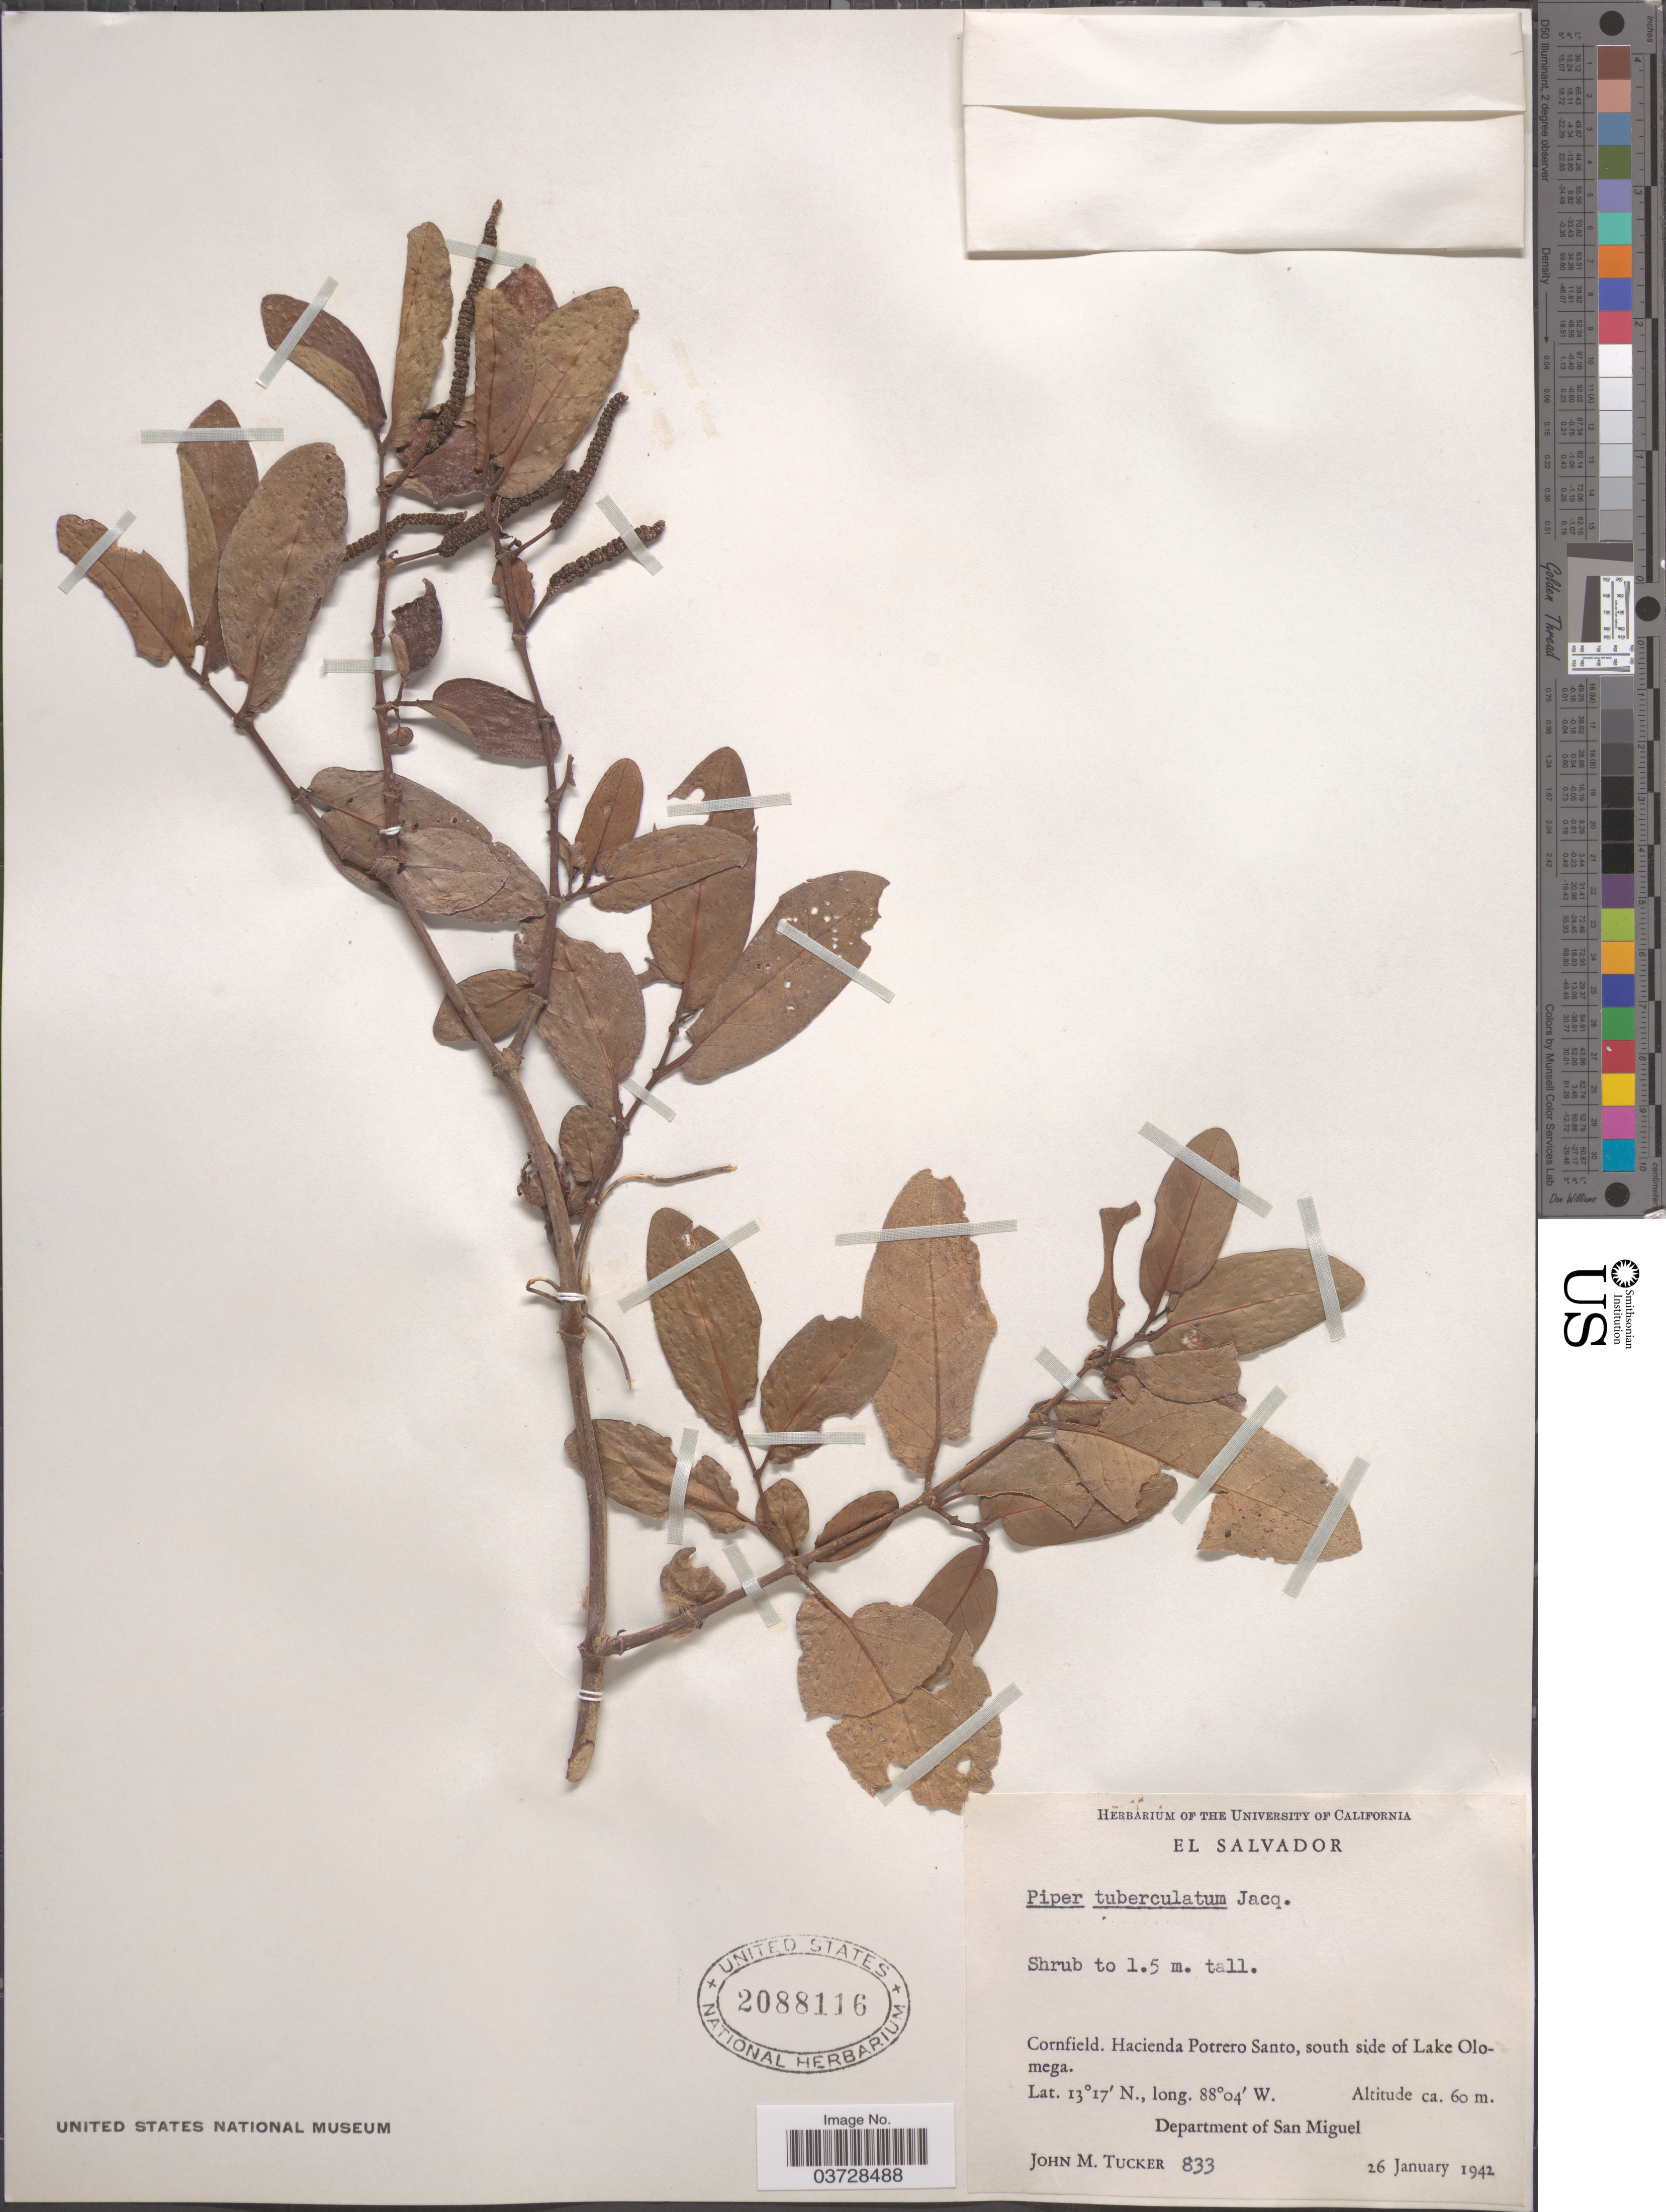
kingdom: Plantae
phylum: Tracheophyta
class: Magnoliopsida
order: Piperales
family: Piperaceae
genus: Piper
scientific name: Piper tuberculatum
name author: Jacq.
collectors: J. M. Tucker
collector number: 833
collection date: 1942-01-26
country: El Salvador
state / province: San Miguel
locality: Hacienda Potrero Santo, south side of Lake Olomega. Department of San Miguel.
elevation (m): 60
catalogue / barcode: US 2088116